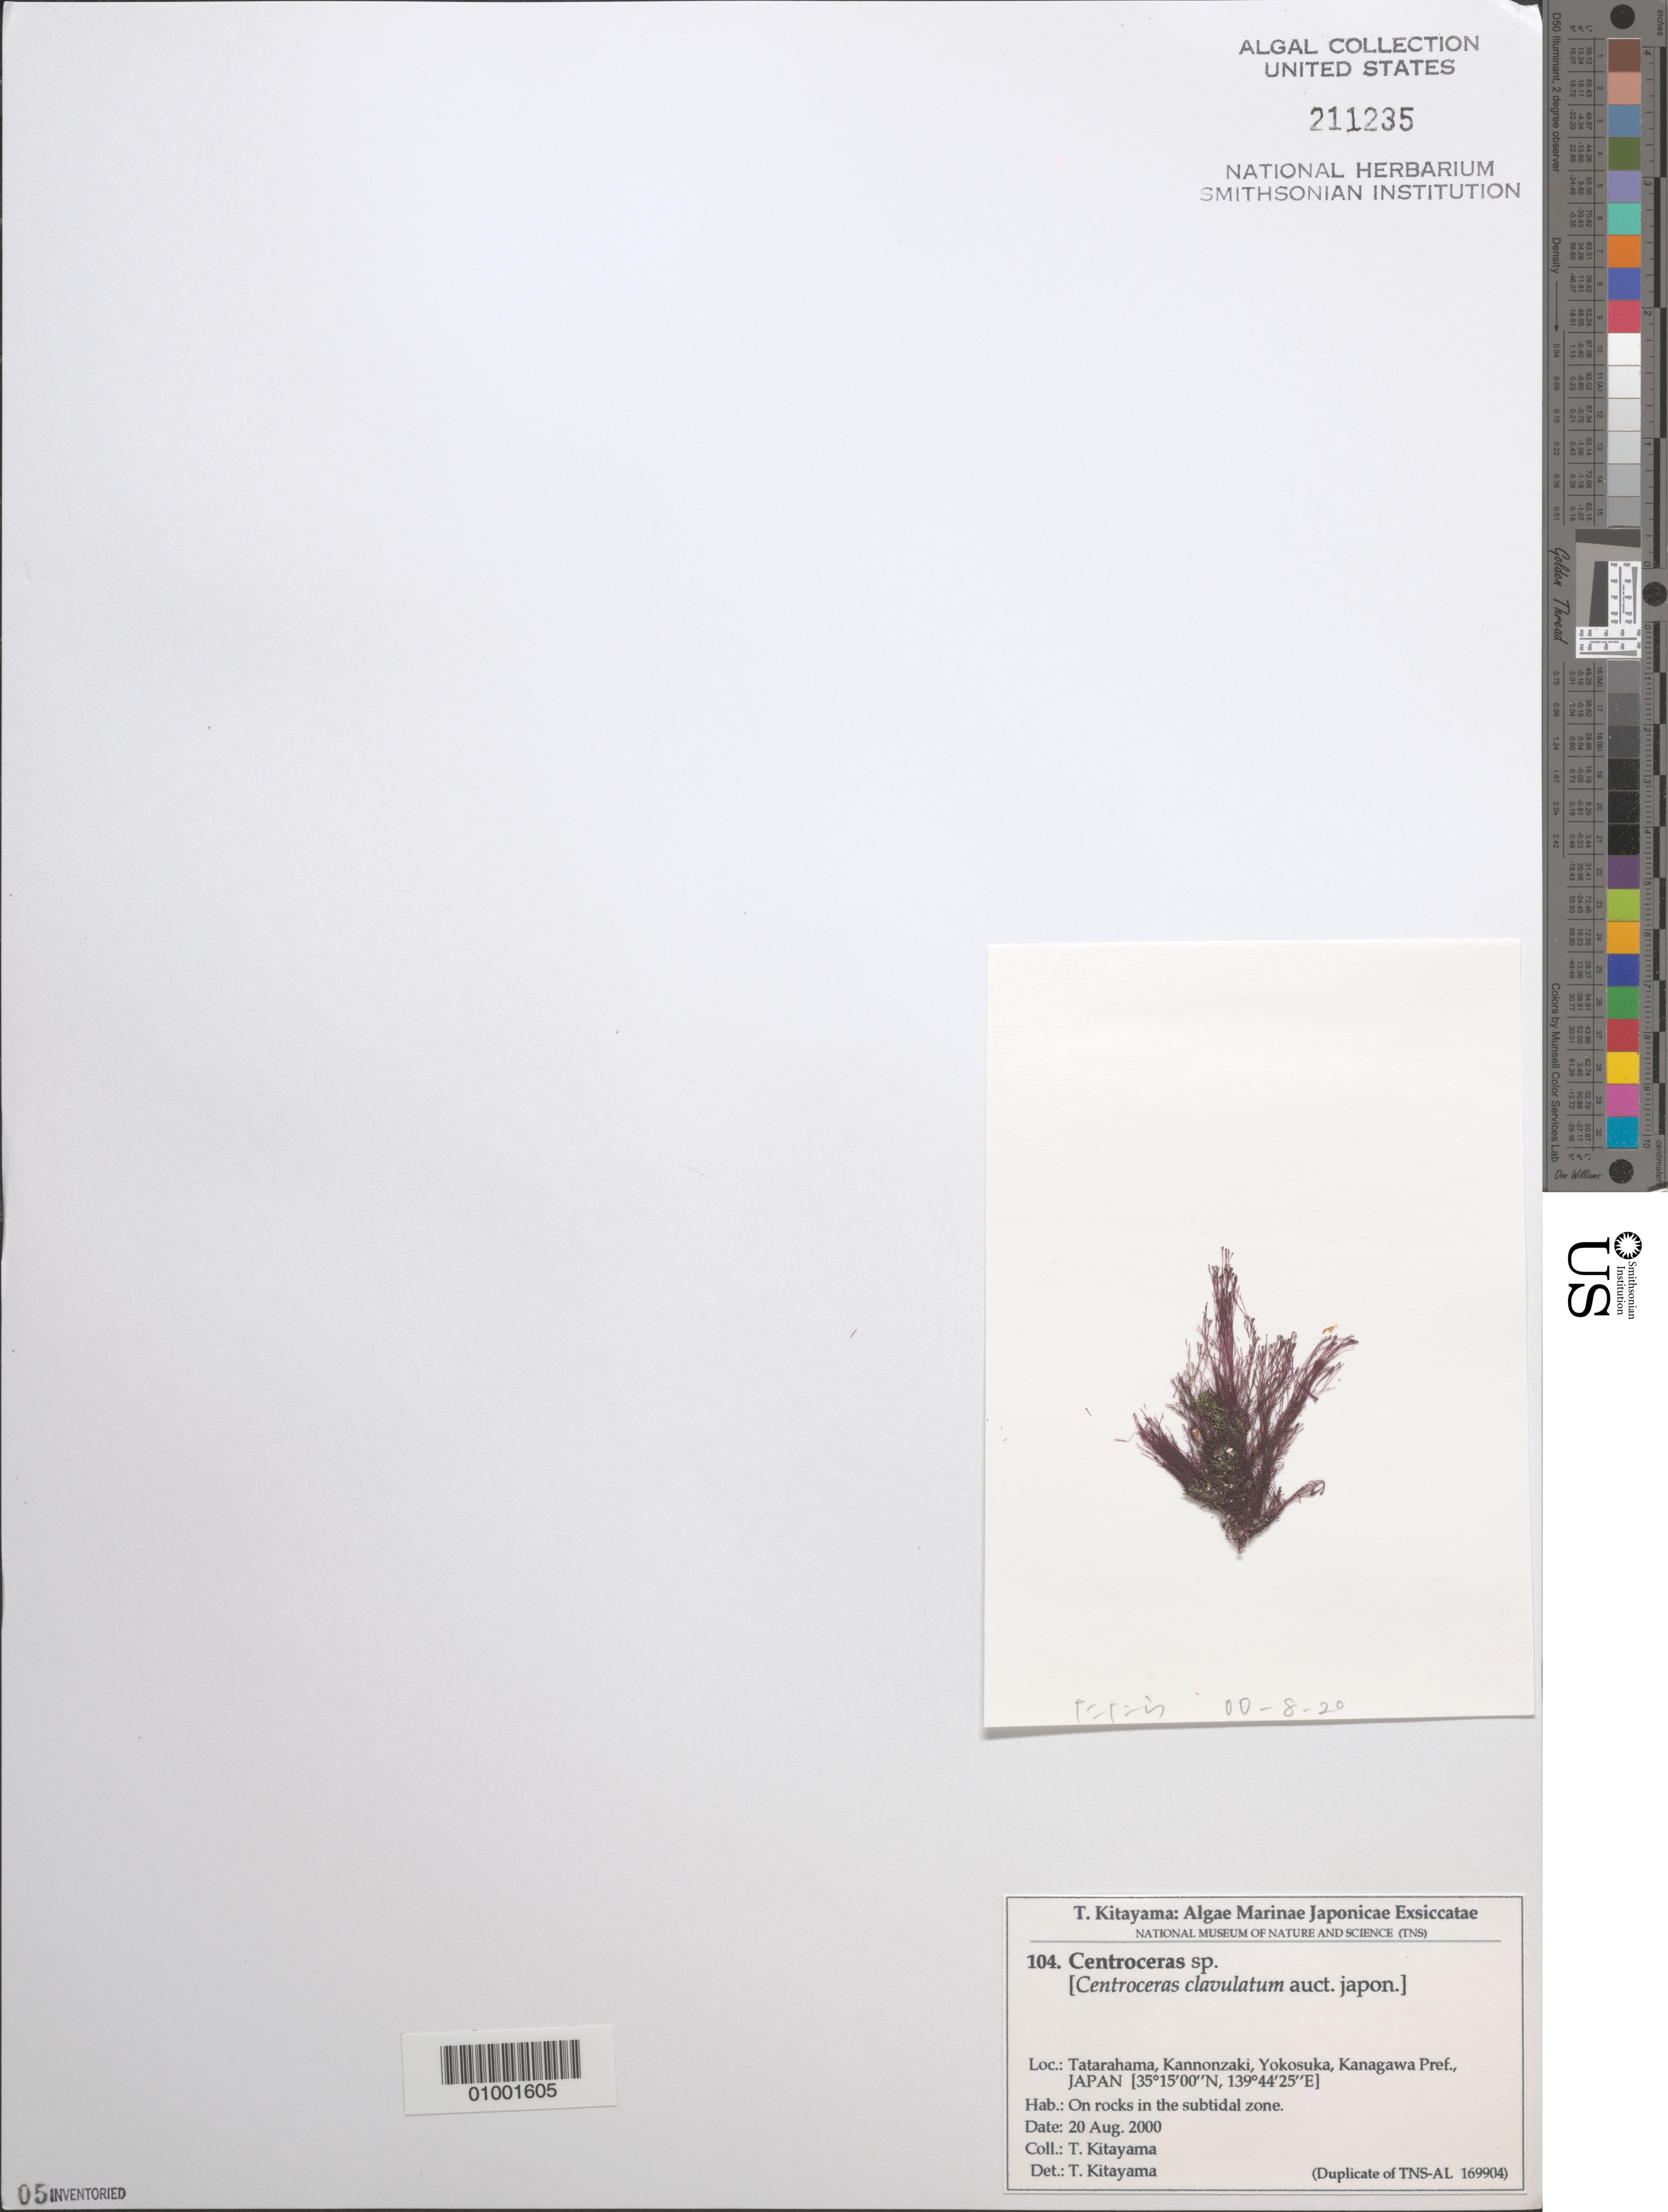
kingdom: Plantae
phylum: Rhodophyta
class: Florideophyceae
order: Ceramiales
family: Ceramiaceae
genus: Centroceras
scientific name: Centroceras sp.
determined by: Kitayama, T.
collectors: T. Kitayama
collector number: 104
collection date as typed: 20 Aug 2000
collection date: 2000-08-20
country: Japan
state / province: Kanagawa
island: Honshu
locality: Tatarahama, Kannonzaki, Yokosuka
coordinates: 35 15'00" N, 139 44'25" E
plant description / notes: Kitayama, T., Algae Marinae Japonicae Exsiccatae, Fasc. V (Nos. 101-125)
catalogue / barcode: US 211235